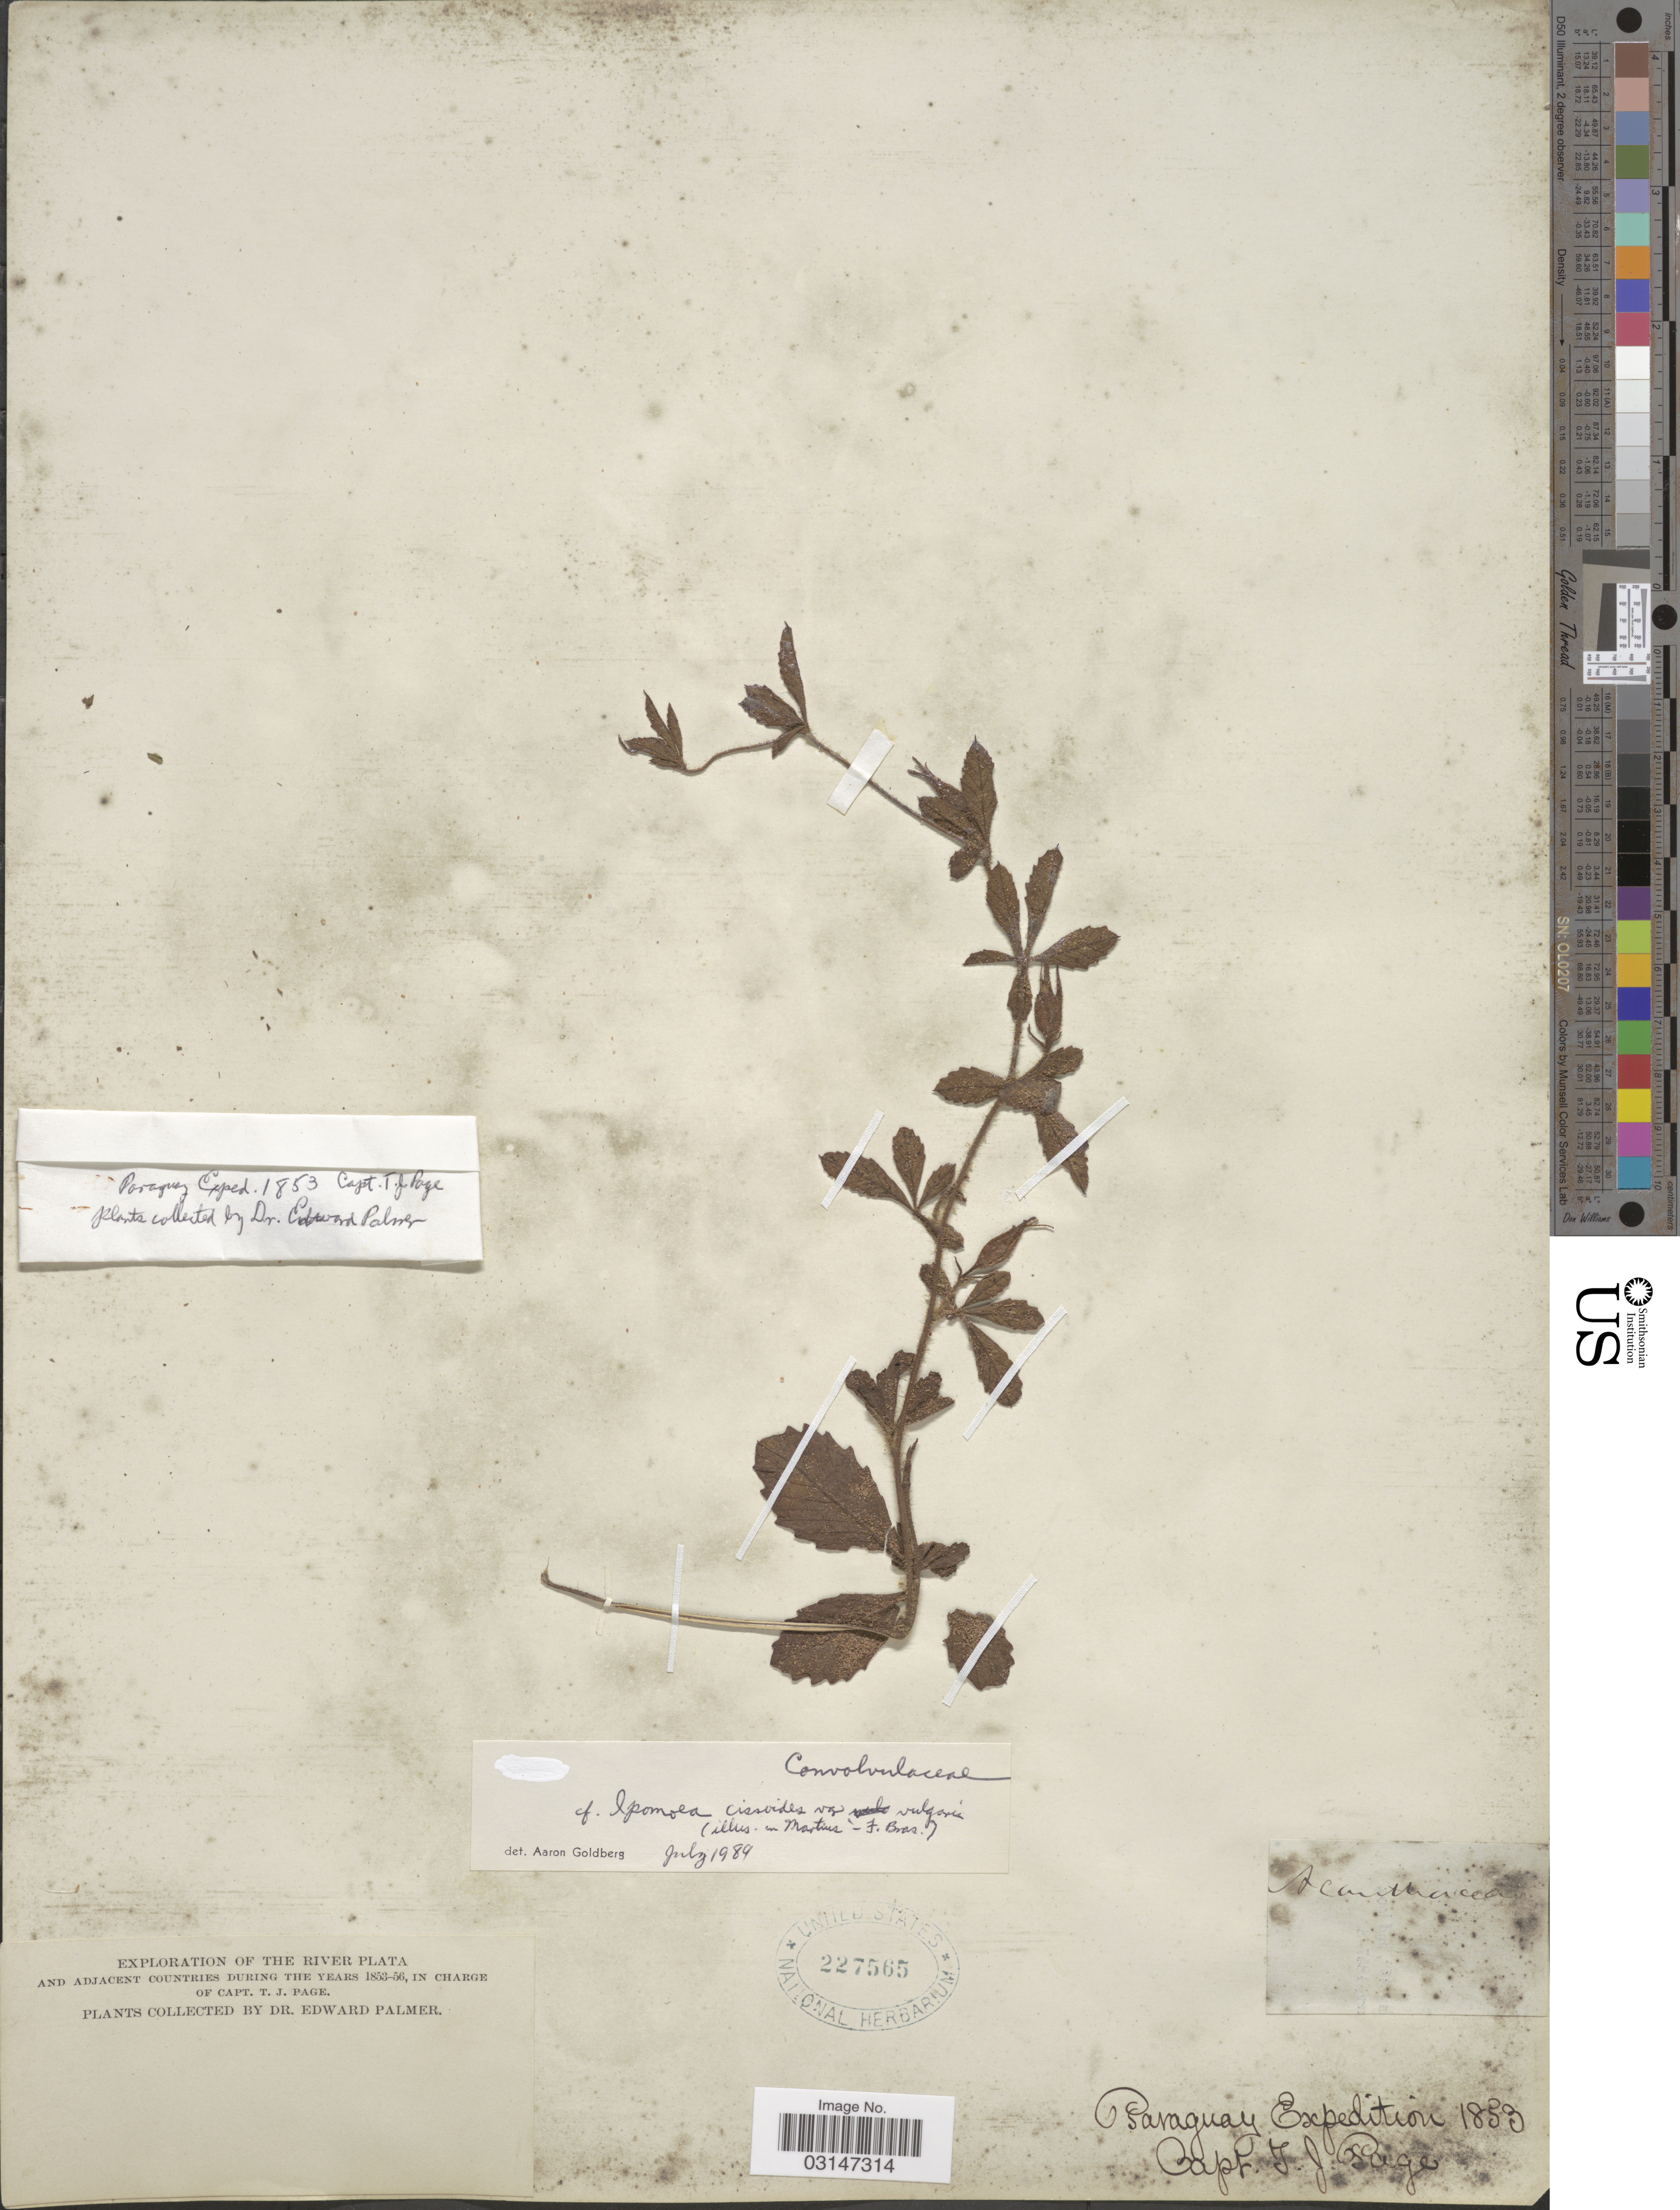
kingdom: Plantae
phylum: Tracheophyta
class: Magnoliopsida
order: Solanales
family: Convolvulaceae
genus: Distimake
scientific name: Distimake cissoides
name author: (Lam.) A. R. Simões & Staples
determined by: Strong, Mark T., (BOT), Smithsonian Institution - National Museum of Natural History (UNITED STATES)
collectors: E. Palmer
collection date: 1853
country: Paraguay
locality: The River Plata and Adjacent Countries.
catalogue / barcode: US 227565